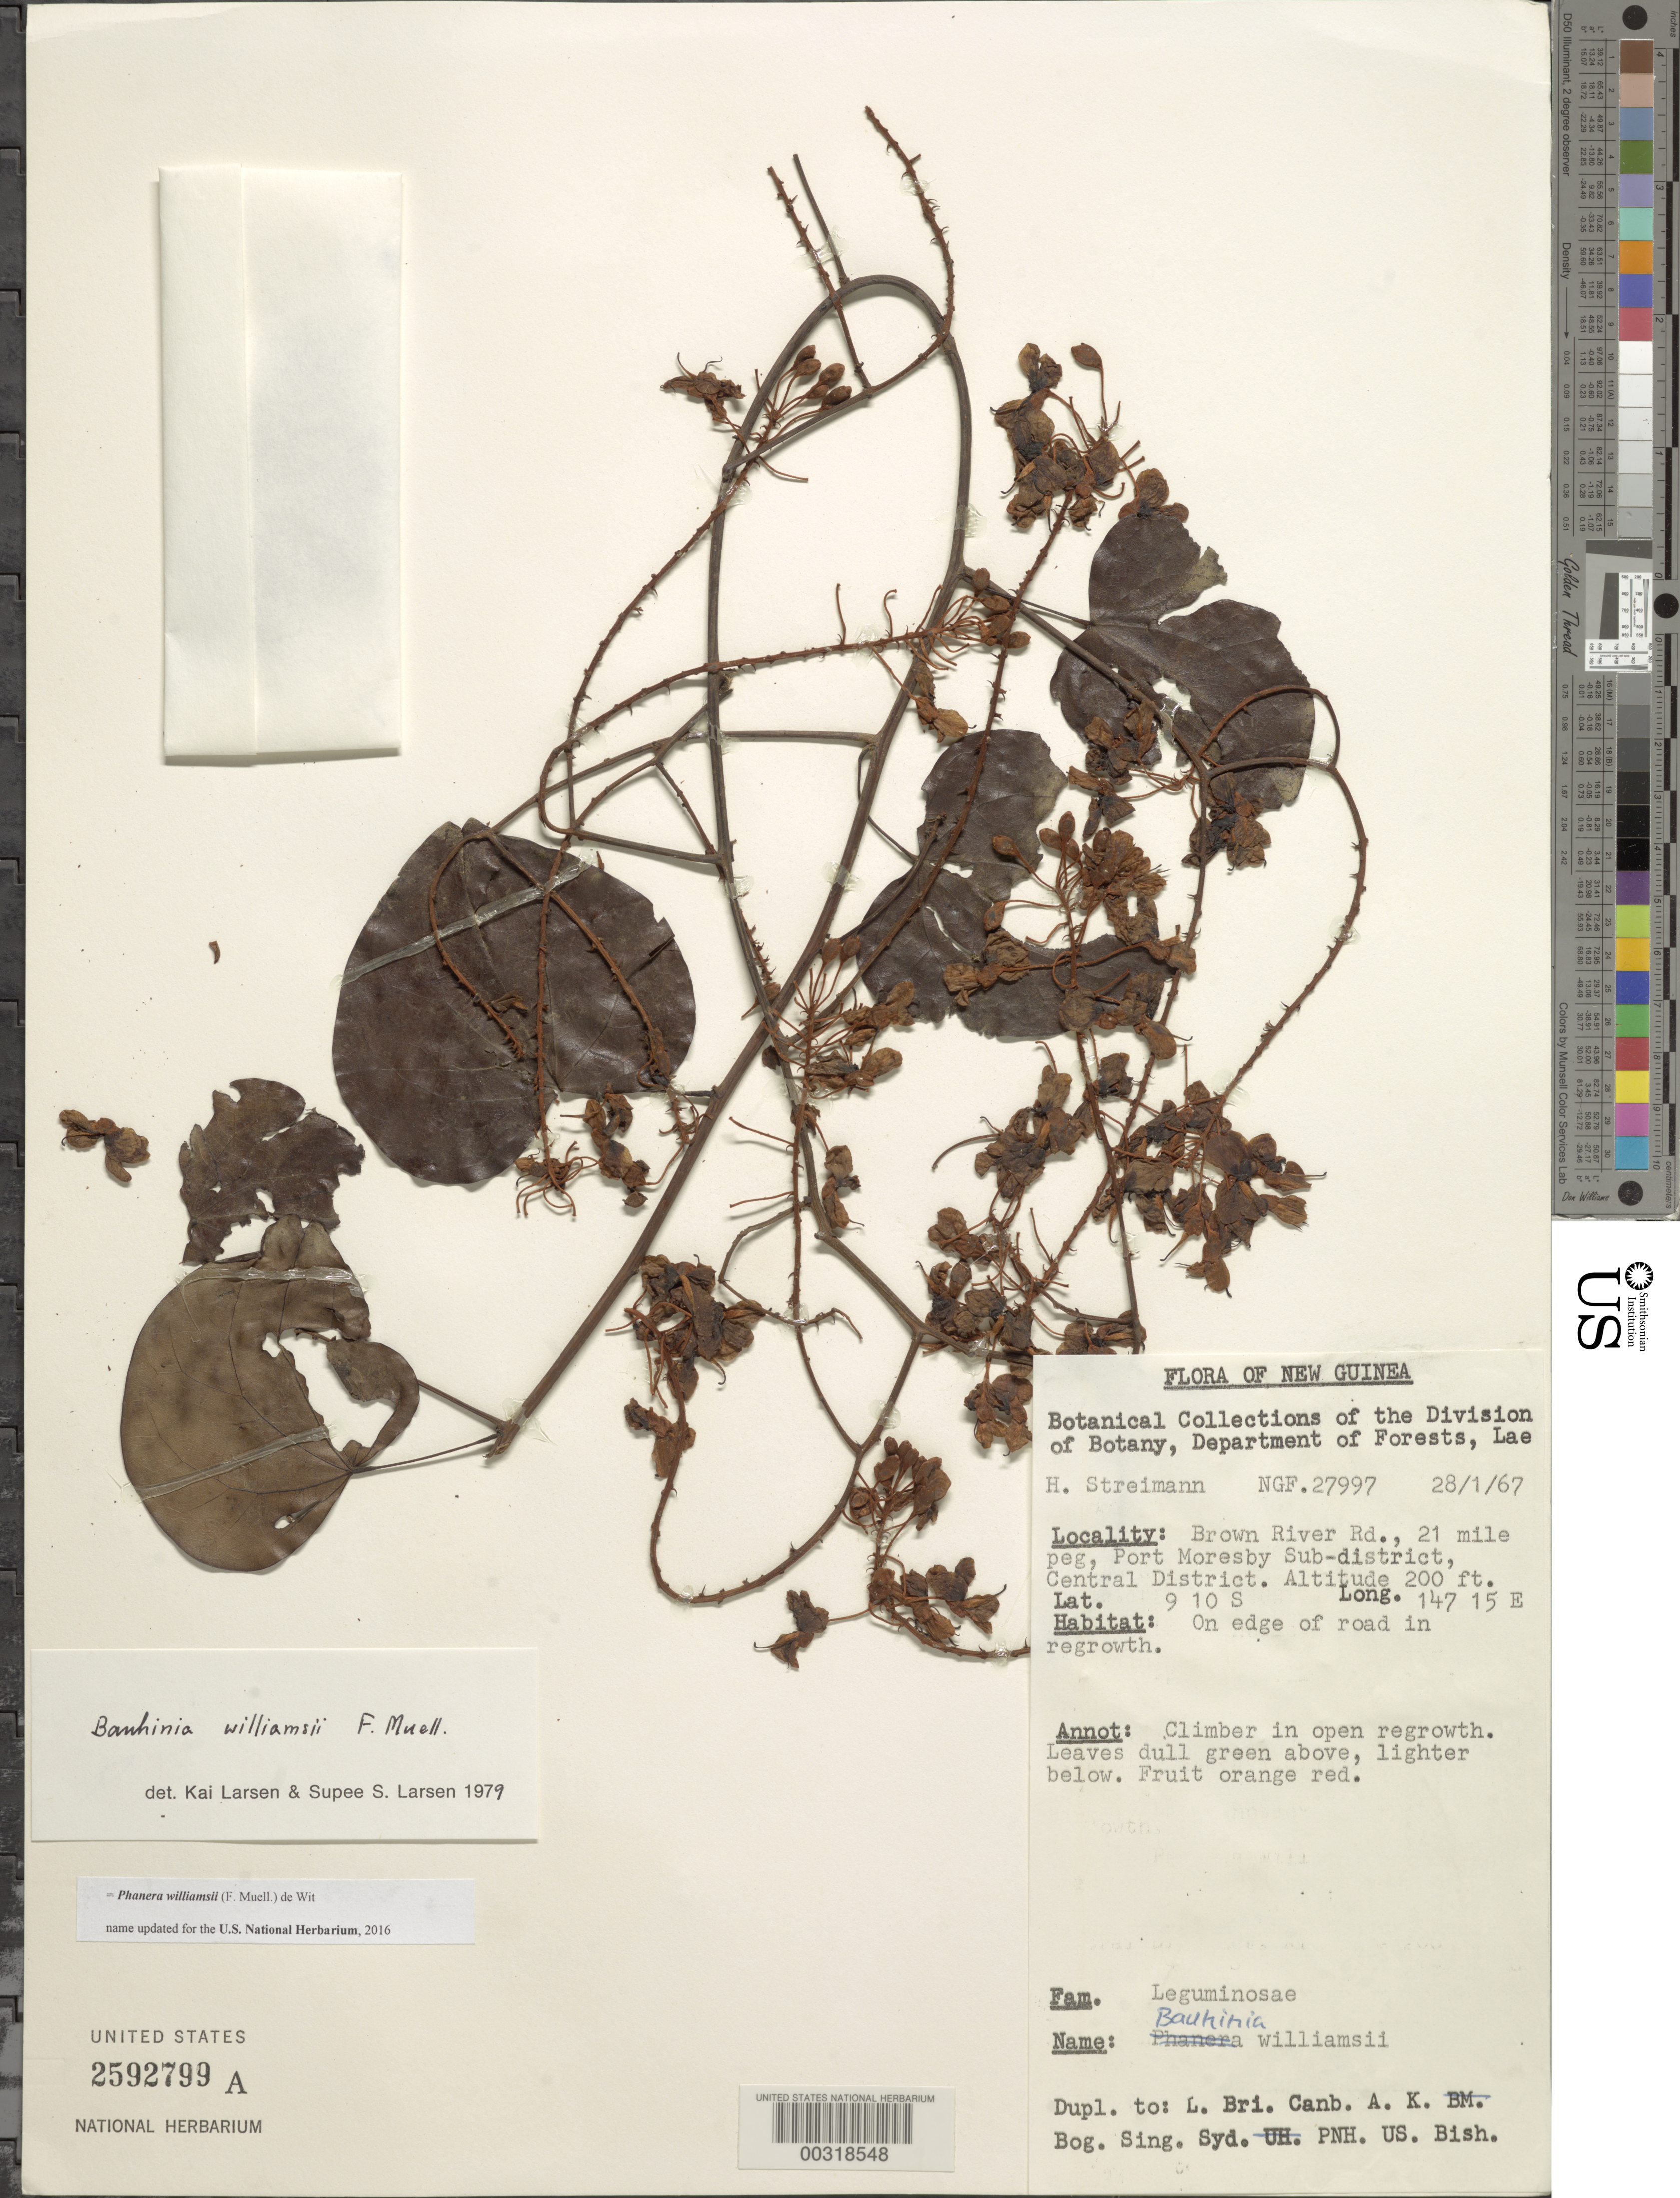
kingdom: Plantae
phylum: Tracheophyta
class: Magnoliopsida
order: Fabales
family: Fabaceae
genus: Phanera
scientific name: Phanera williamsii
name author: (F. Muell.) de Wit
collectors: H. Streimann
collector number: Ngf.27997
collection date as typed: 28 Jan 1967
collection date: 1967-01-28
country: Papua New Guinea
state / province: Central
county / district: Port Moresby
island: New Guinea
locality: Brown river road, 21 mi peg, port moresby sub-dist.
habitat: On edge of road in regrowth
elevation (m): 61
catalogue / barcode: US 2592799A